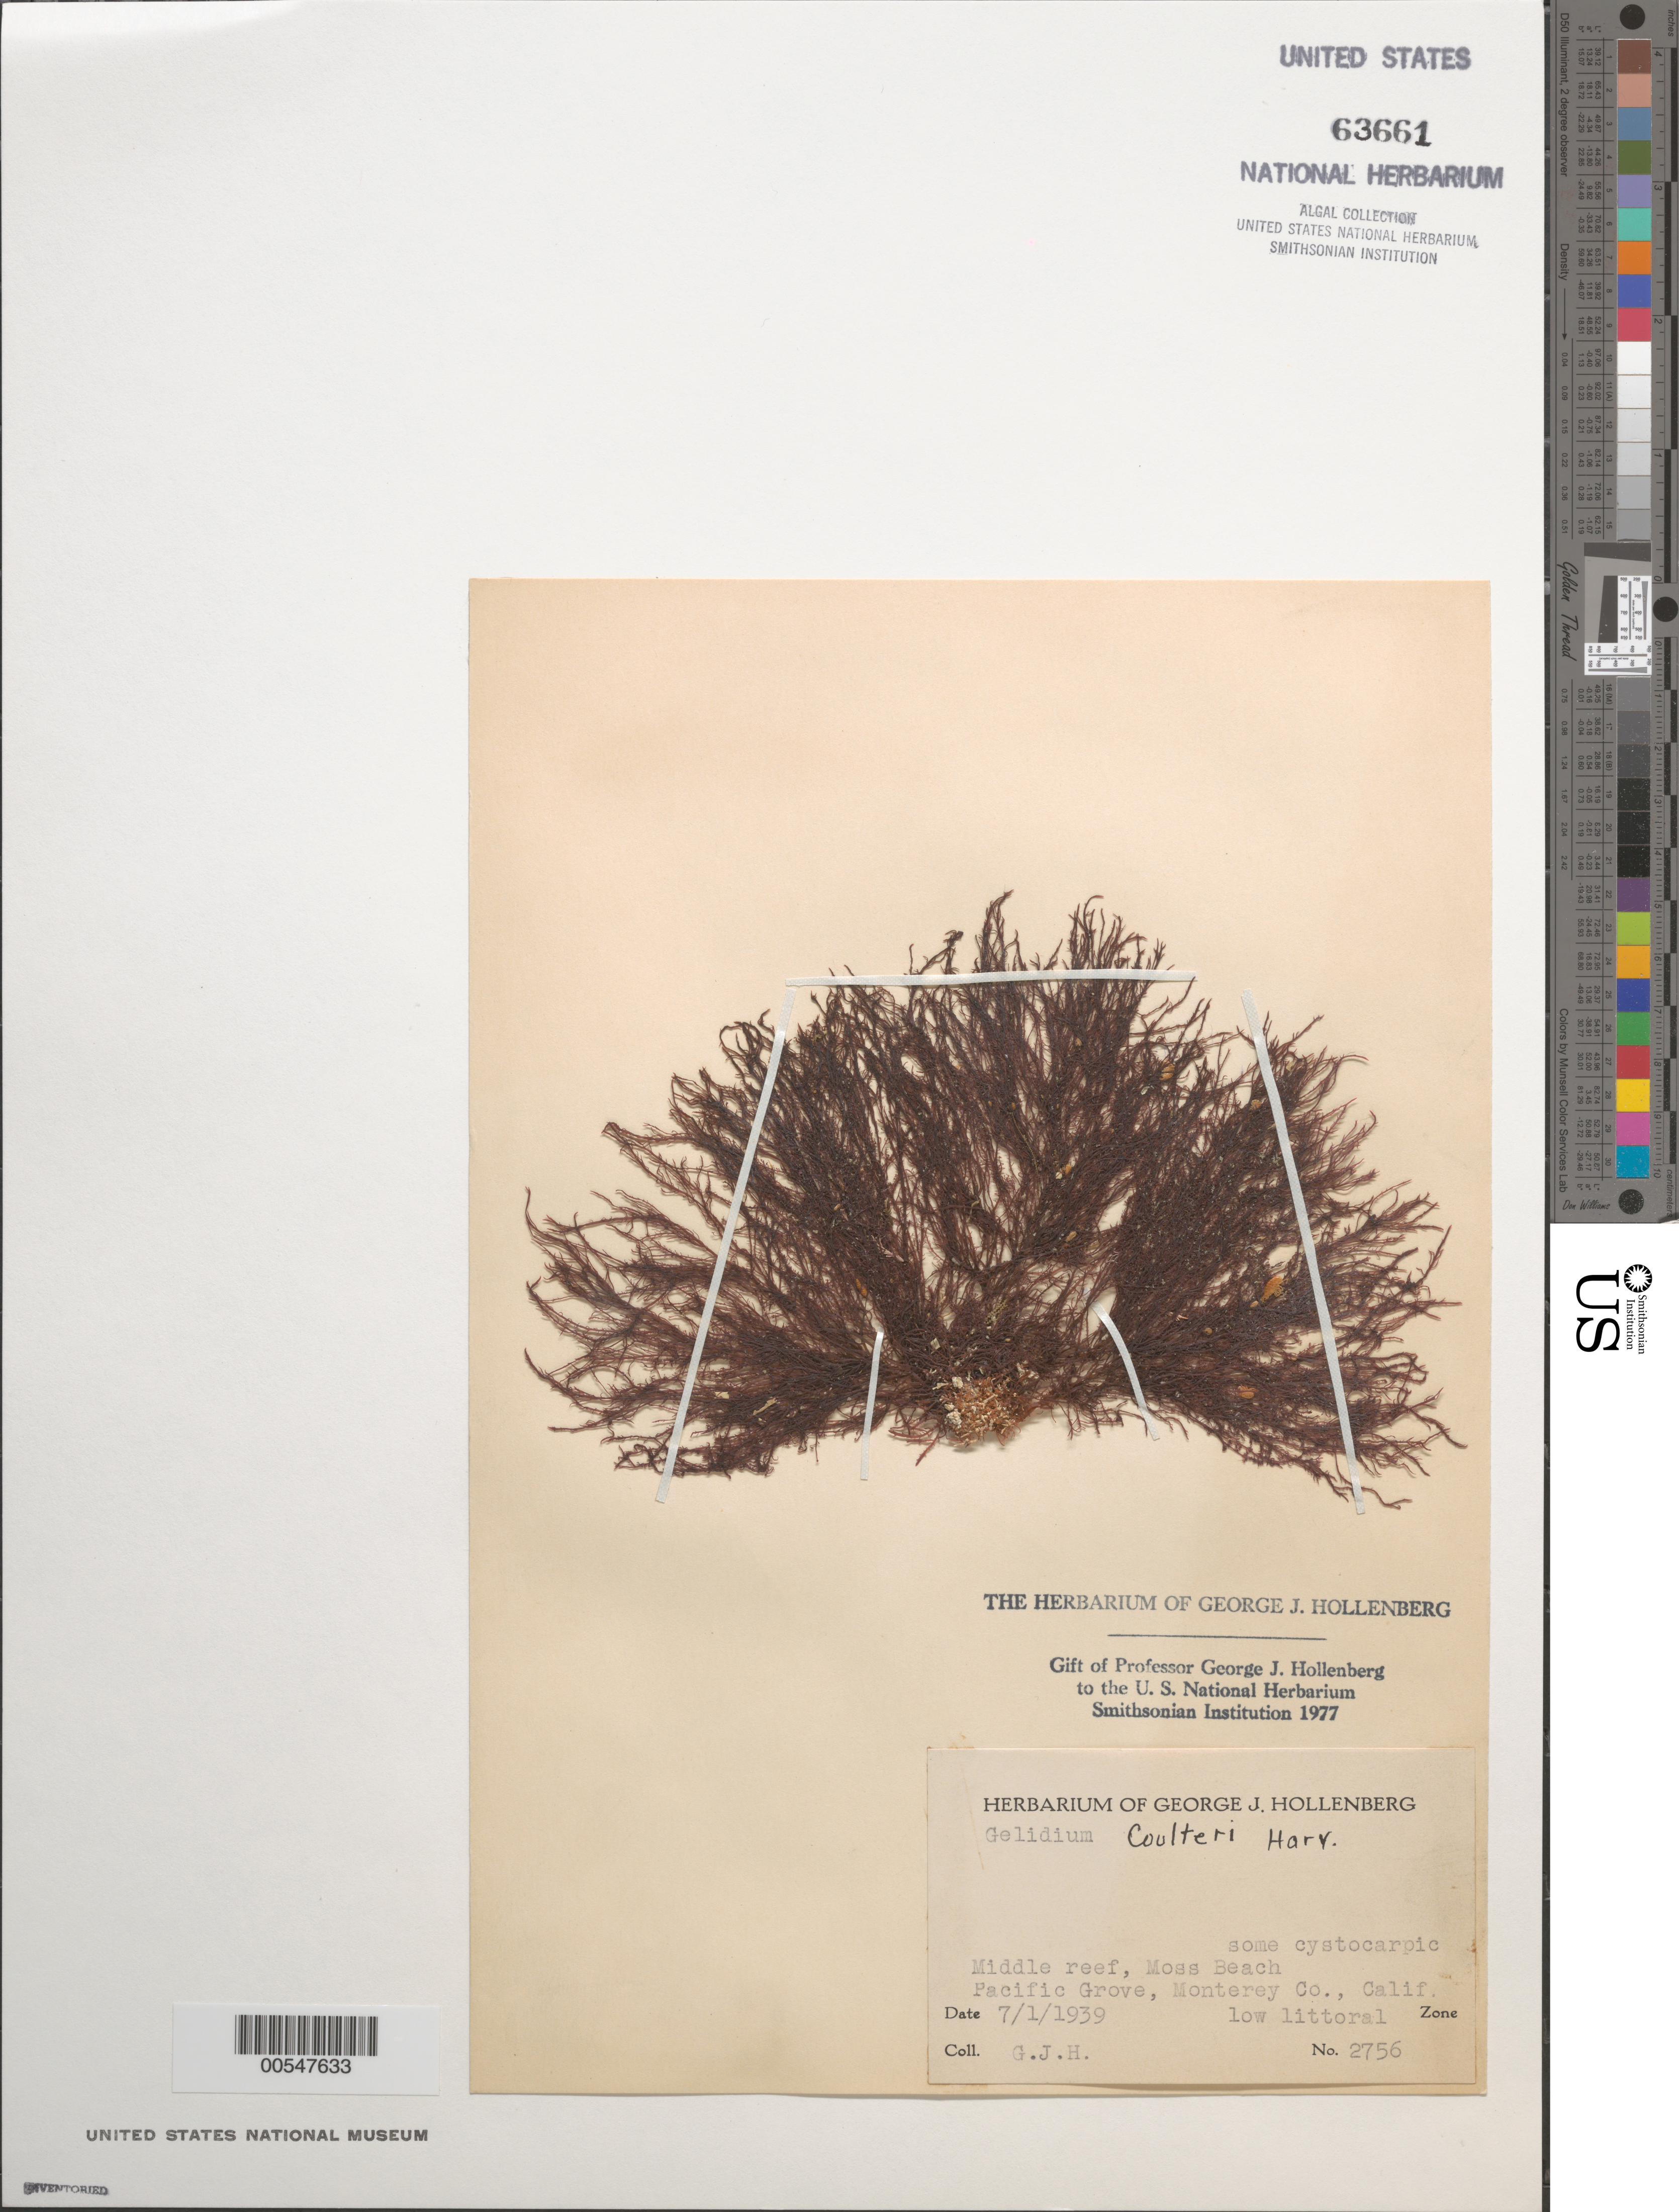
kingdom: Plantae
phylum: Rhodophyta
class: Florideophyceae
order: Gelidiales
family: Gelidiaceae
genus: Gelidium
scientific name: Gelidium coulteri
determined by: Hollenberg, George J.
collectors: G. Hollenberg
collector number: GJH 2756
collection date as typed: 01 Jul 1939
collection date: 1939-07-01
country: United States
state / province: California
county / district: Monterey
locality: Middle reef of Moss Beach, Pacific Grove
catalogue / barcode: US 63661